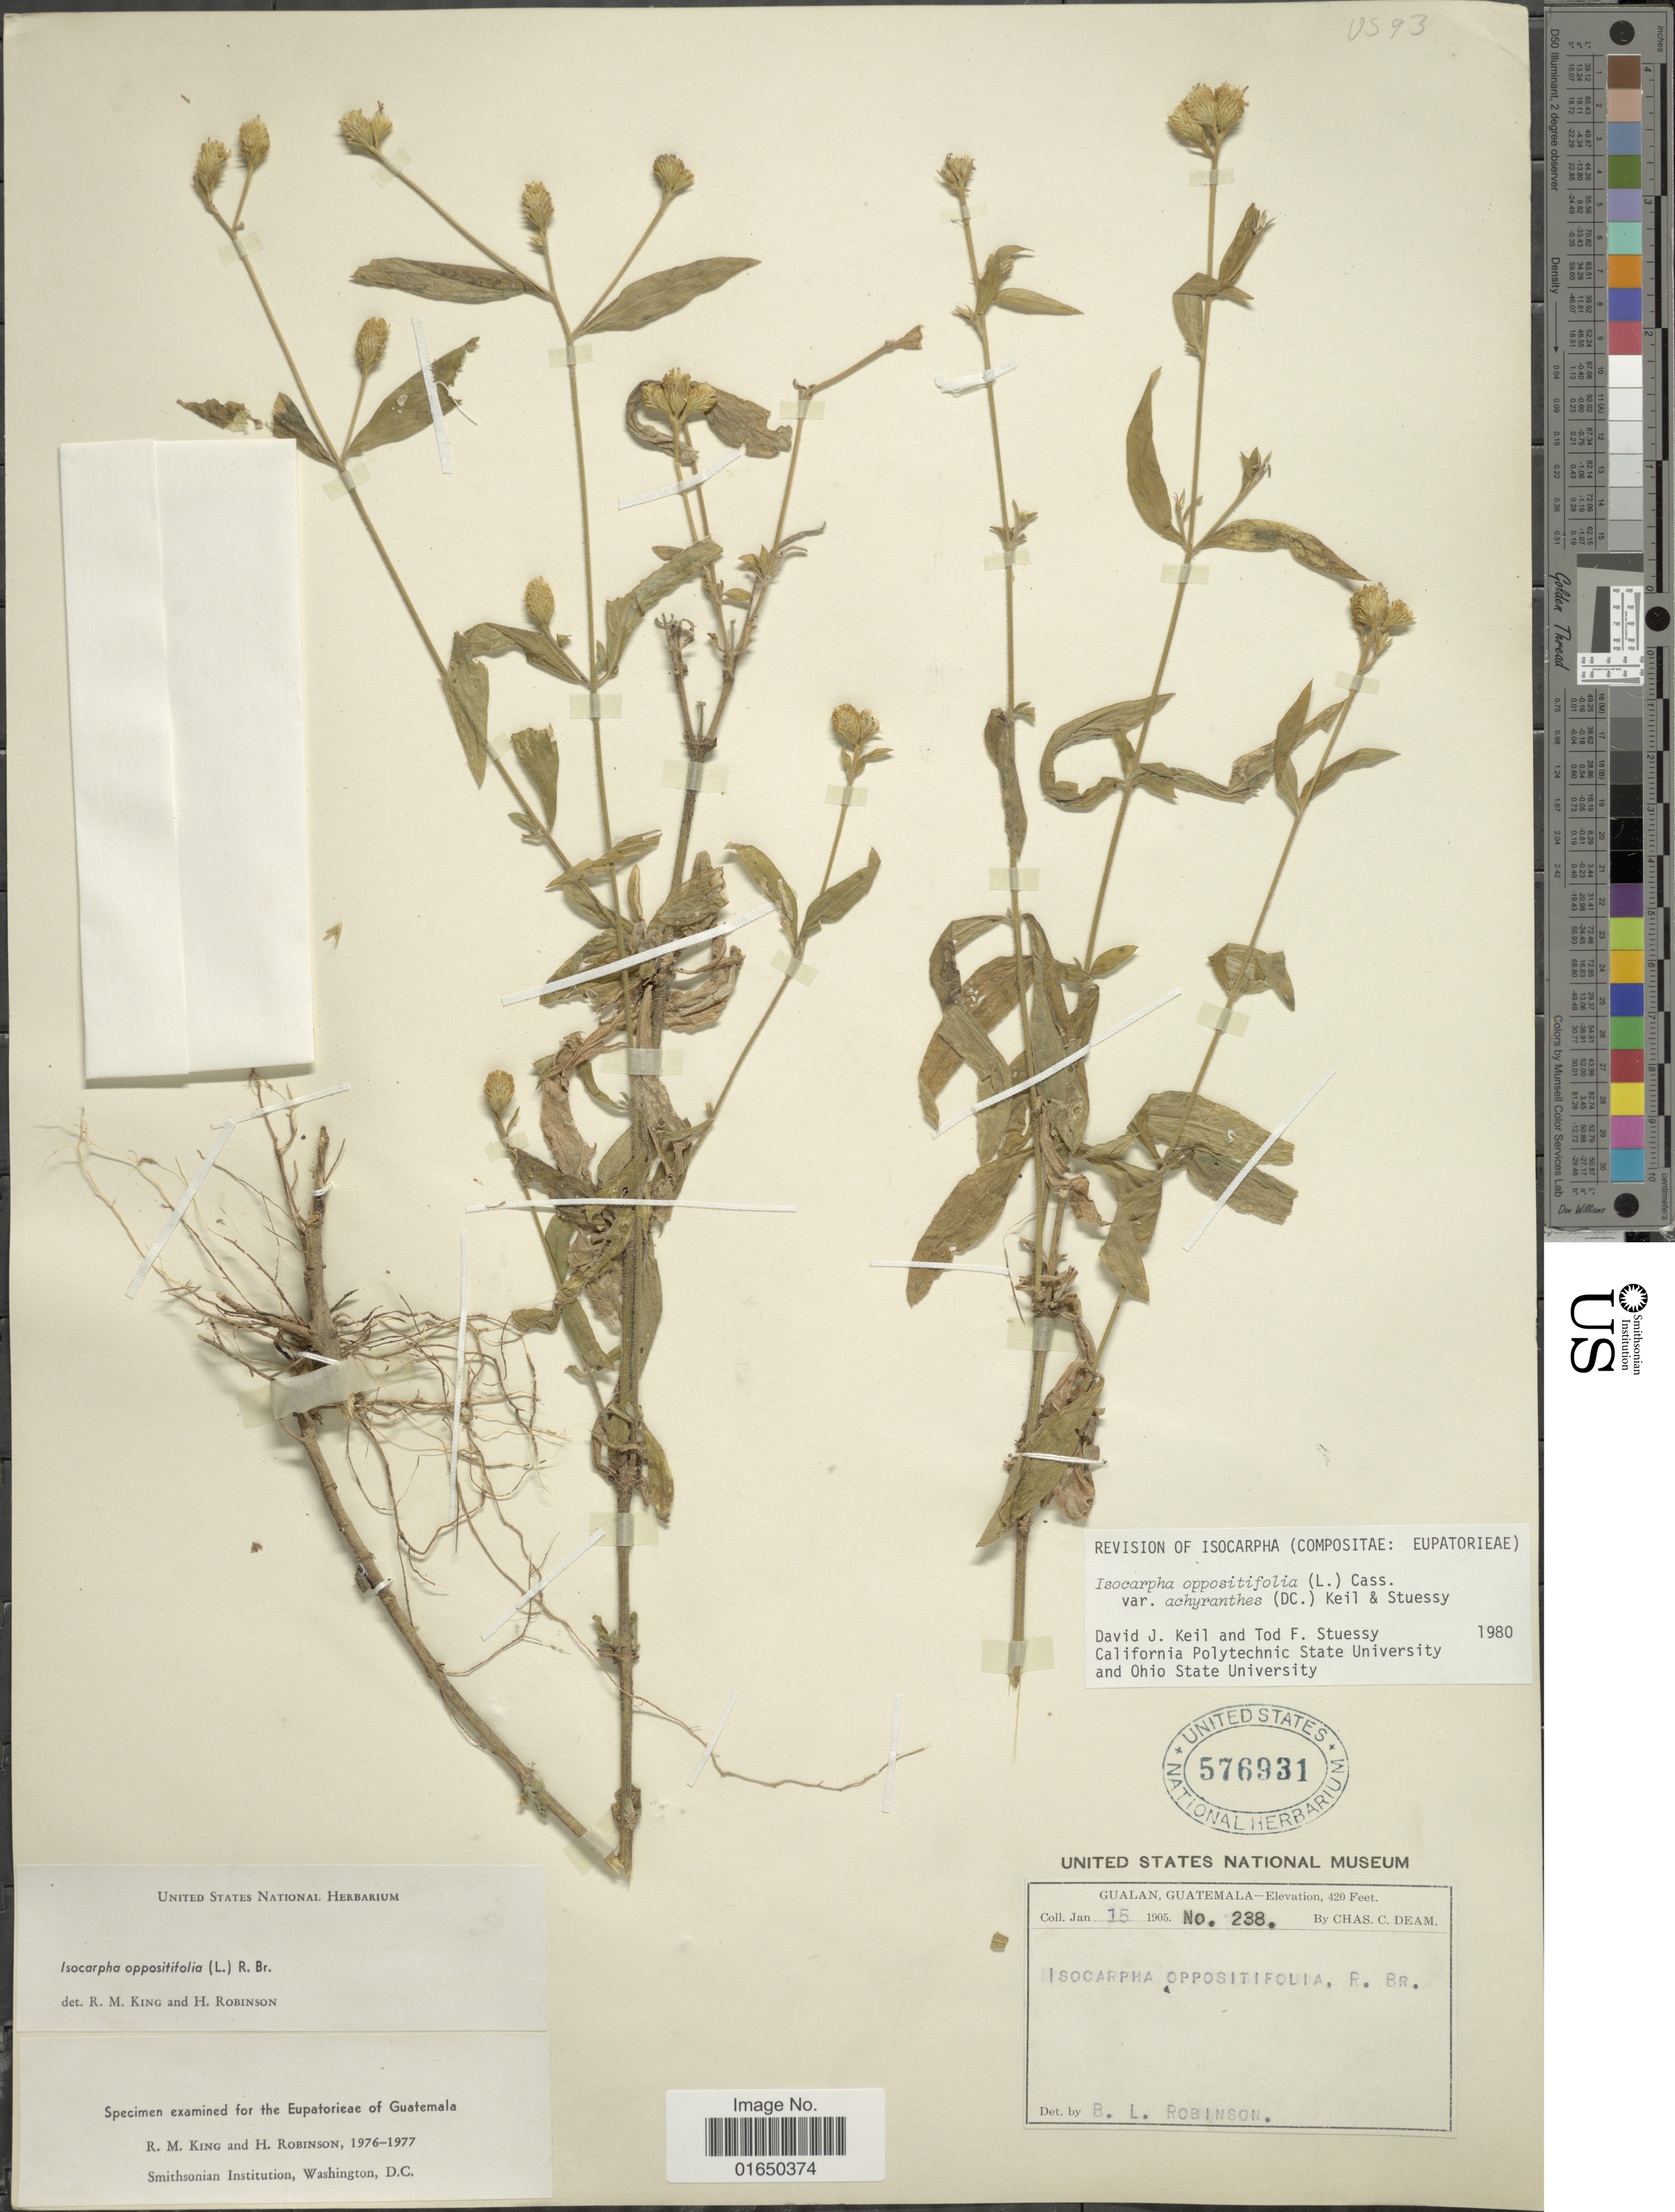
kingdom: Plantae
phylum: Tracheophyta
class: Magnoliopsida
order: Asterales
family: Asteraceae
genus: Isocarpha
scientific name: Isocarpha oppositifolia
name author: (L.) Cass.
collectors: C. C. Deam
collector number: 238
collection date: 1905-01-15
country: Guatemala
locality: Gualan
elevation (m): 128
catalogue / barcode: US 576931